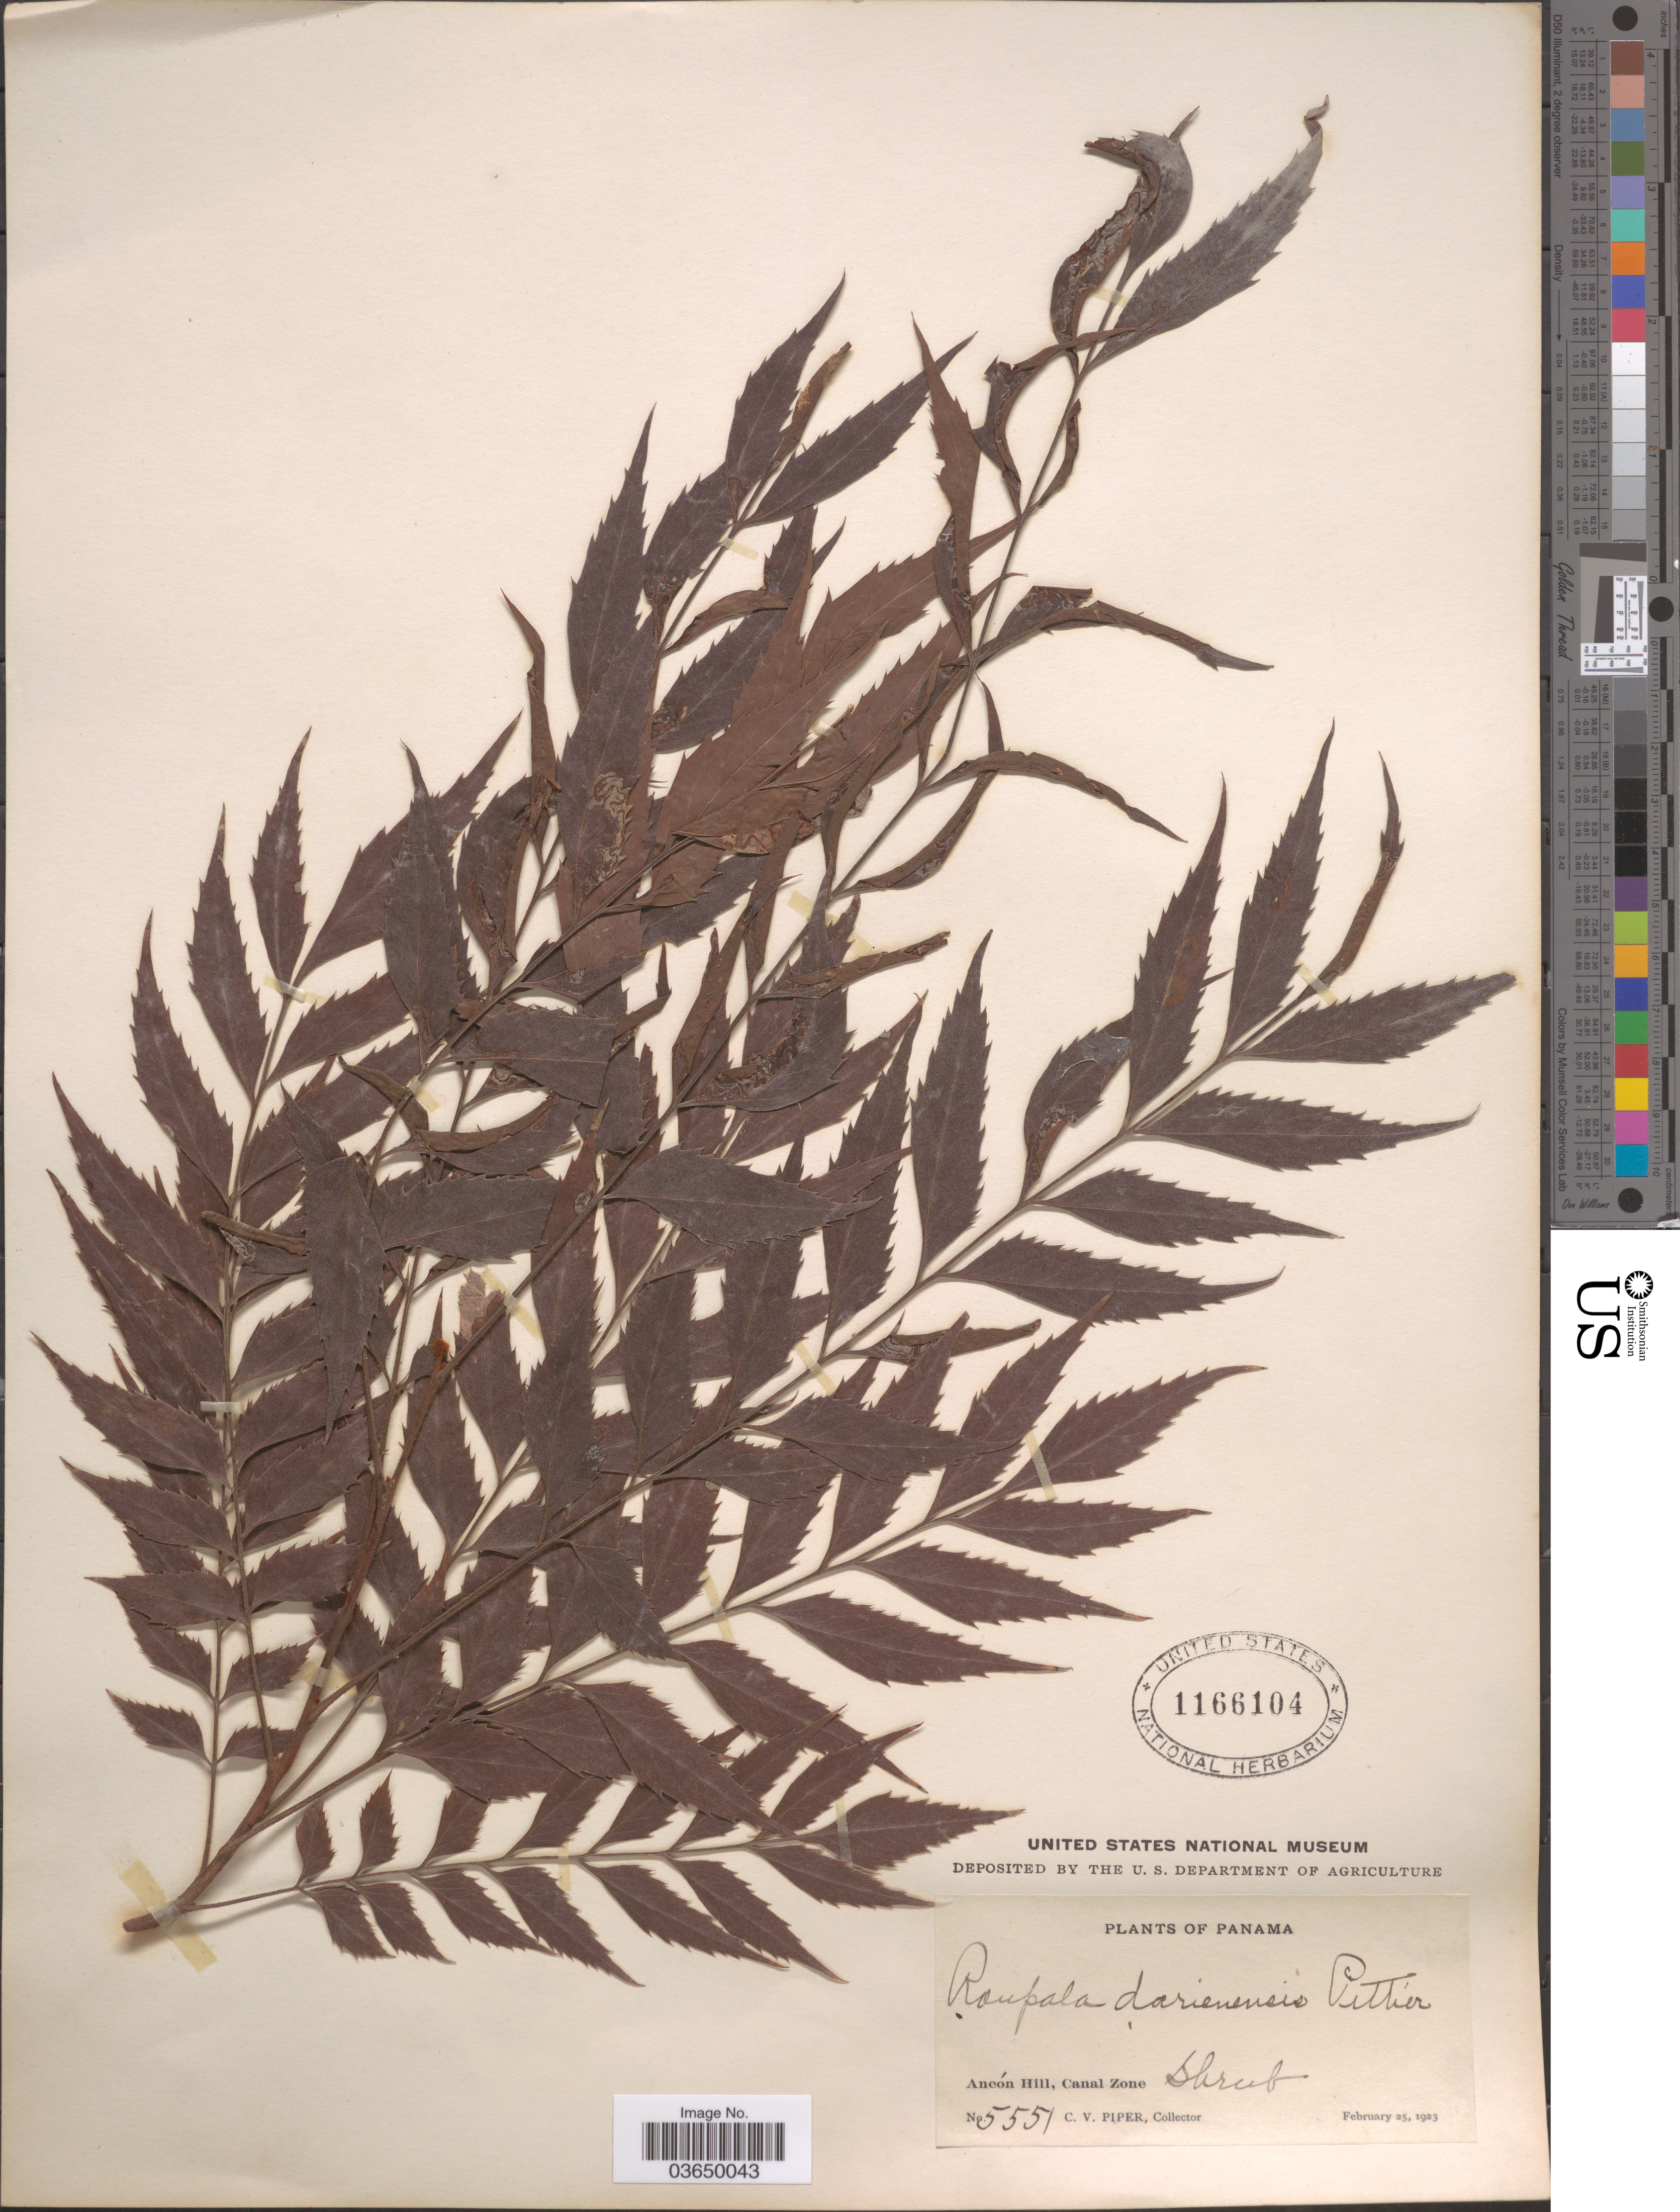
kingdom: Plantae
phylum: Tracheophyta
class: Magnoliopsida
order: Proteales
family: Proteaceae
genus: Roupala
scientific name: Roupala montana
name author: Aubl.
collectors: C. V. Piper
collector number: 5551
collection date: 1923-02-25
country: Panama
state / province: Colón / Panamá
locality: Ancón Hill, Canal Zone.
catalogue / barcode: US 1166104